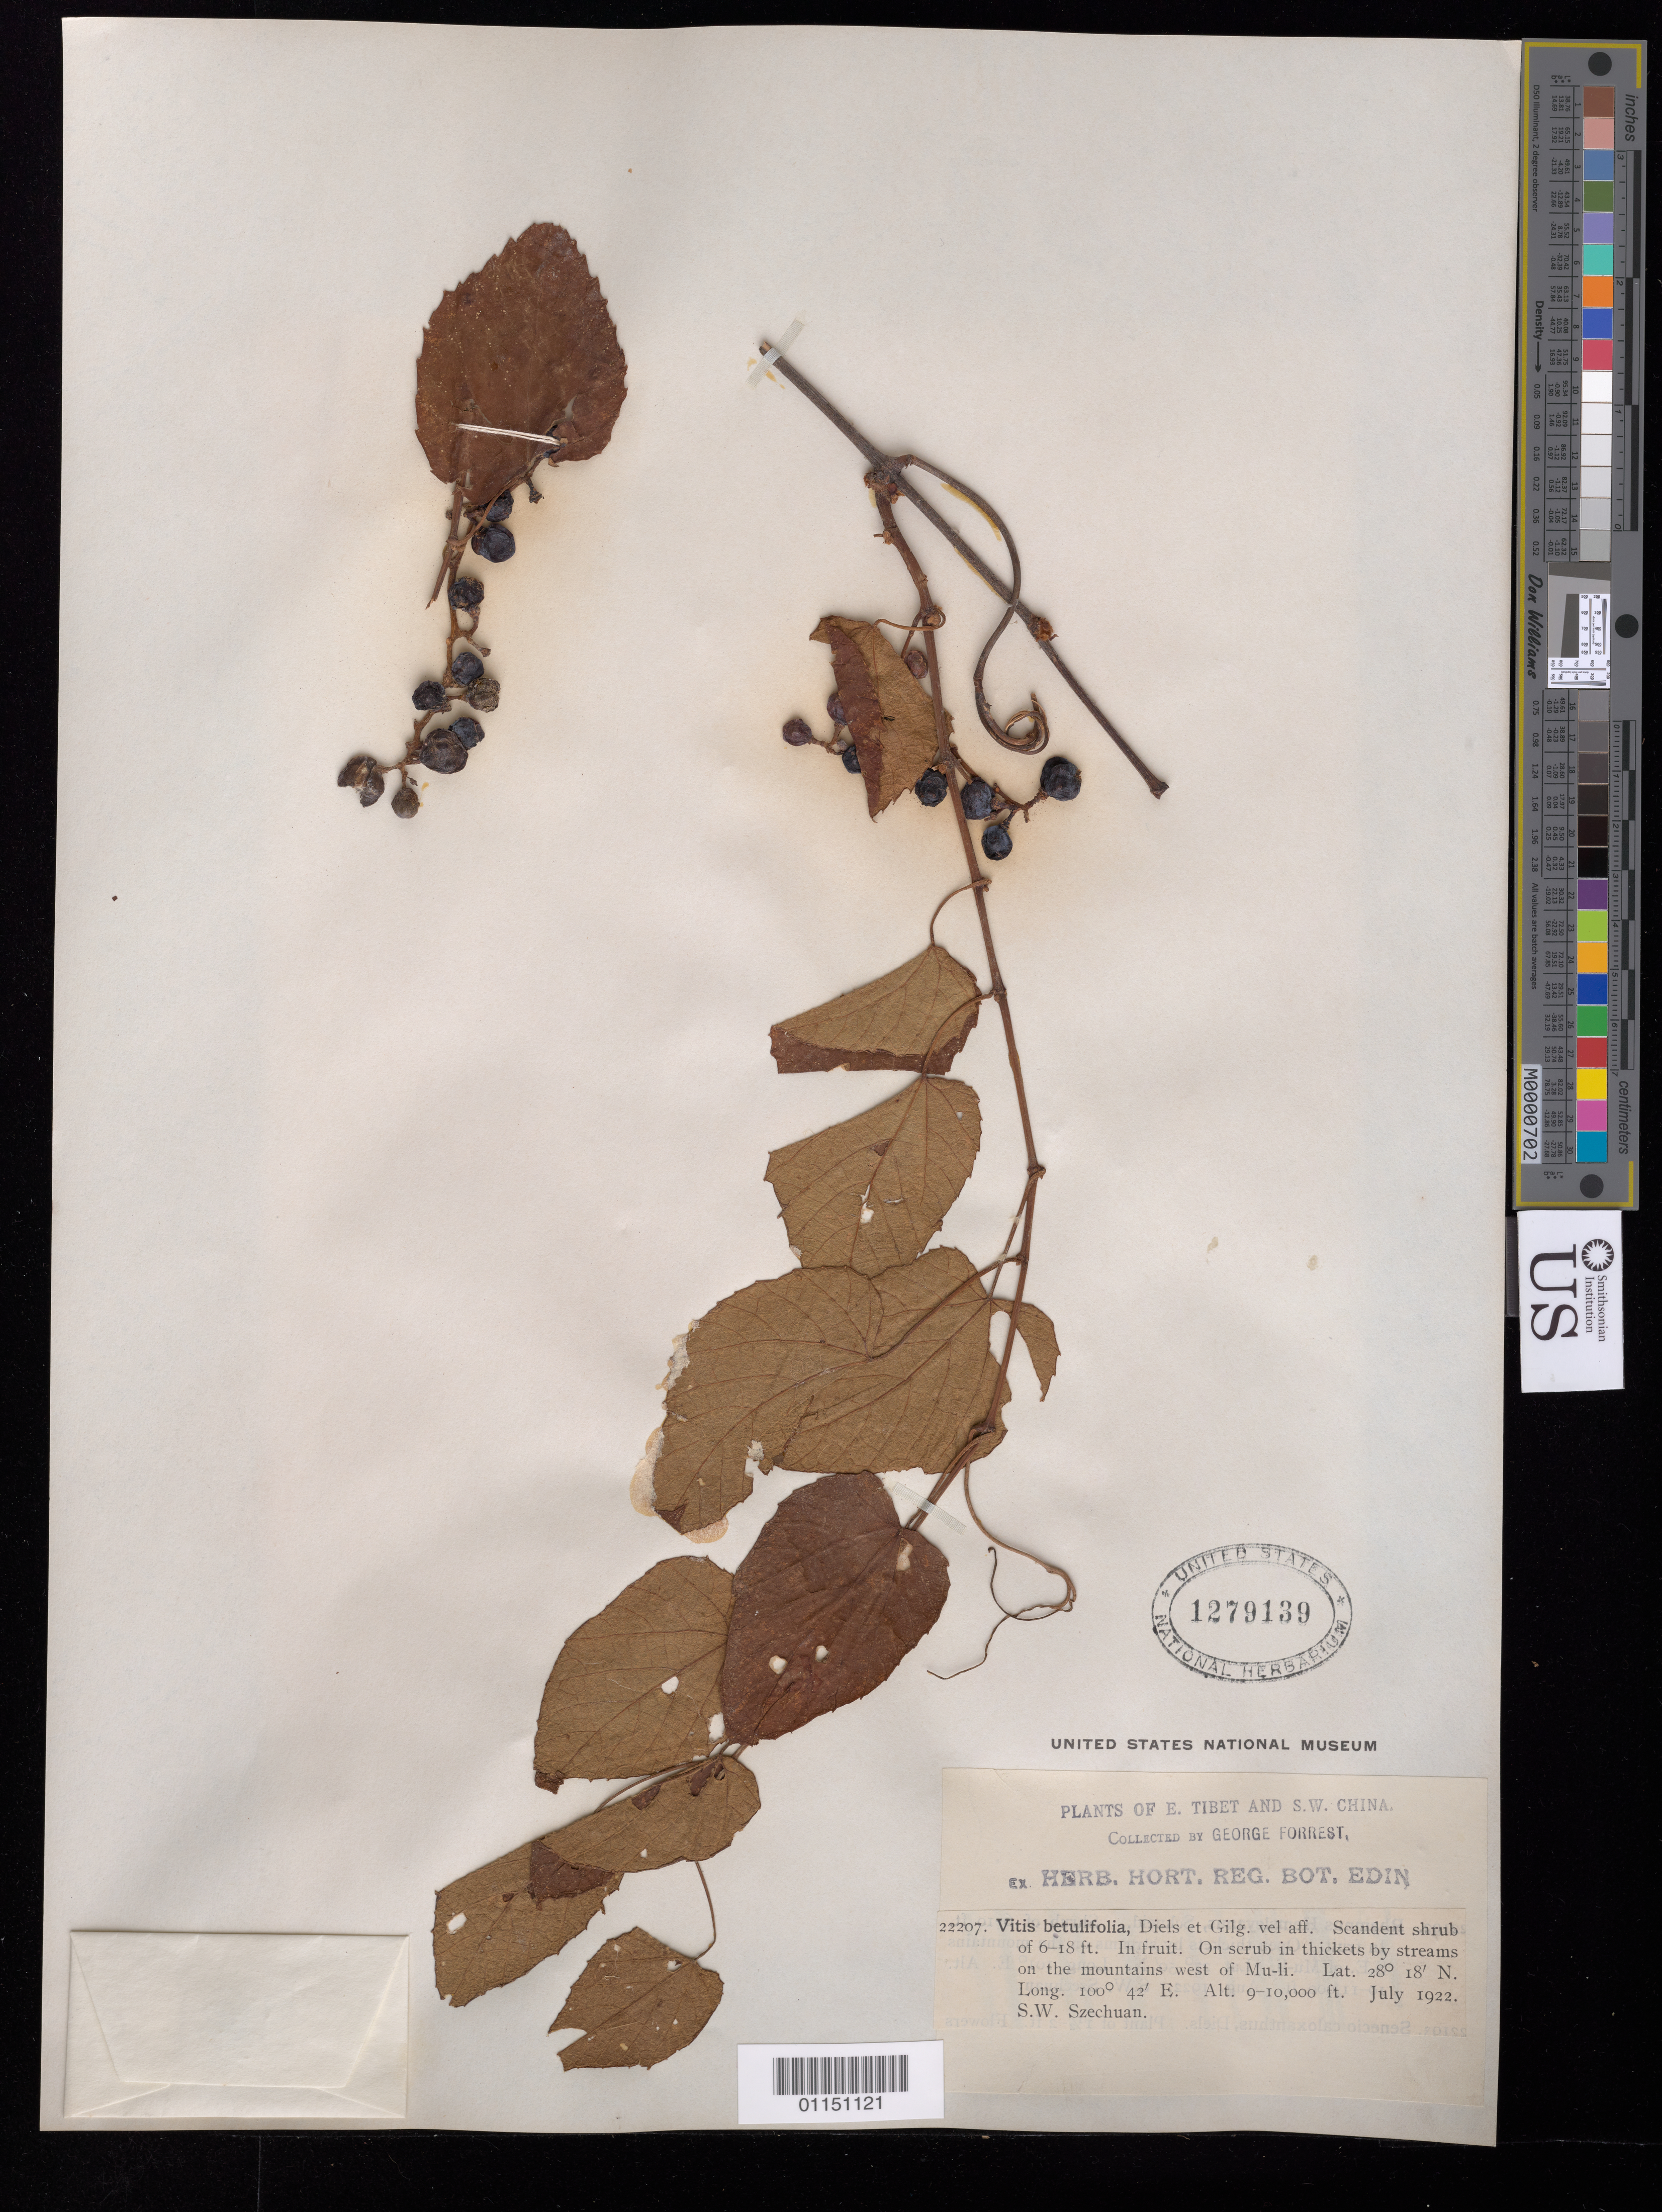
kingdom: Plantae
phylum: Tracheophyta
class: Magnoliopsida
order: Vitales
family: Vitaceae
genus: Vitis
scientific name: Vitis betulifolia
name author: Diels & Gilg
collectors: G. Forrest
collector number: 22207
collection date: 1922-07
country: China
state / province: Sichuan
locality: Mts W of Mu-li.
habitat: Scandent shrub. On scrub in thickets by streams on the Mts.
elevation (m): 2743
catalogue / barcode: US 1279139